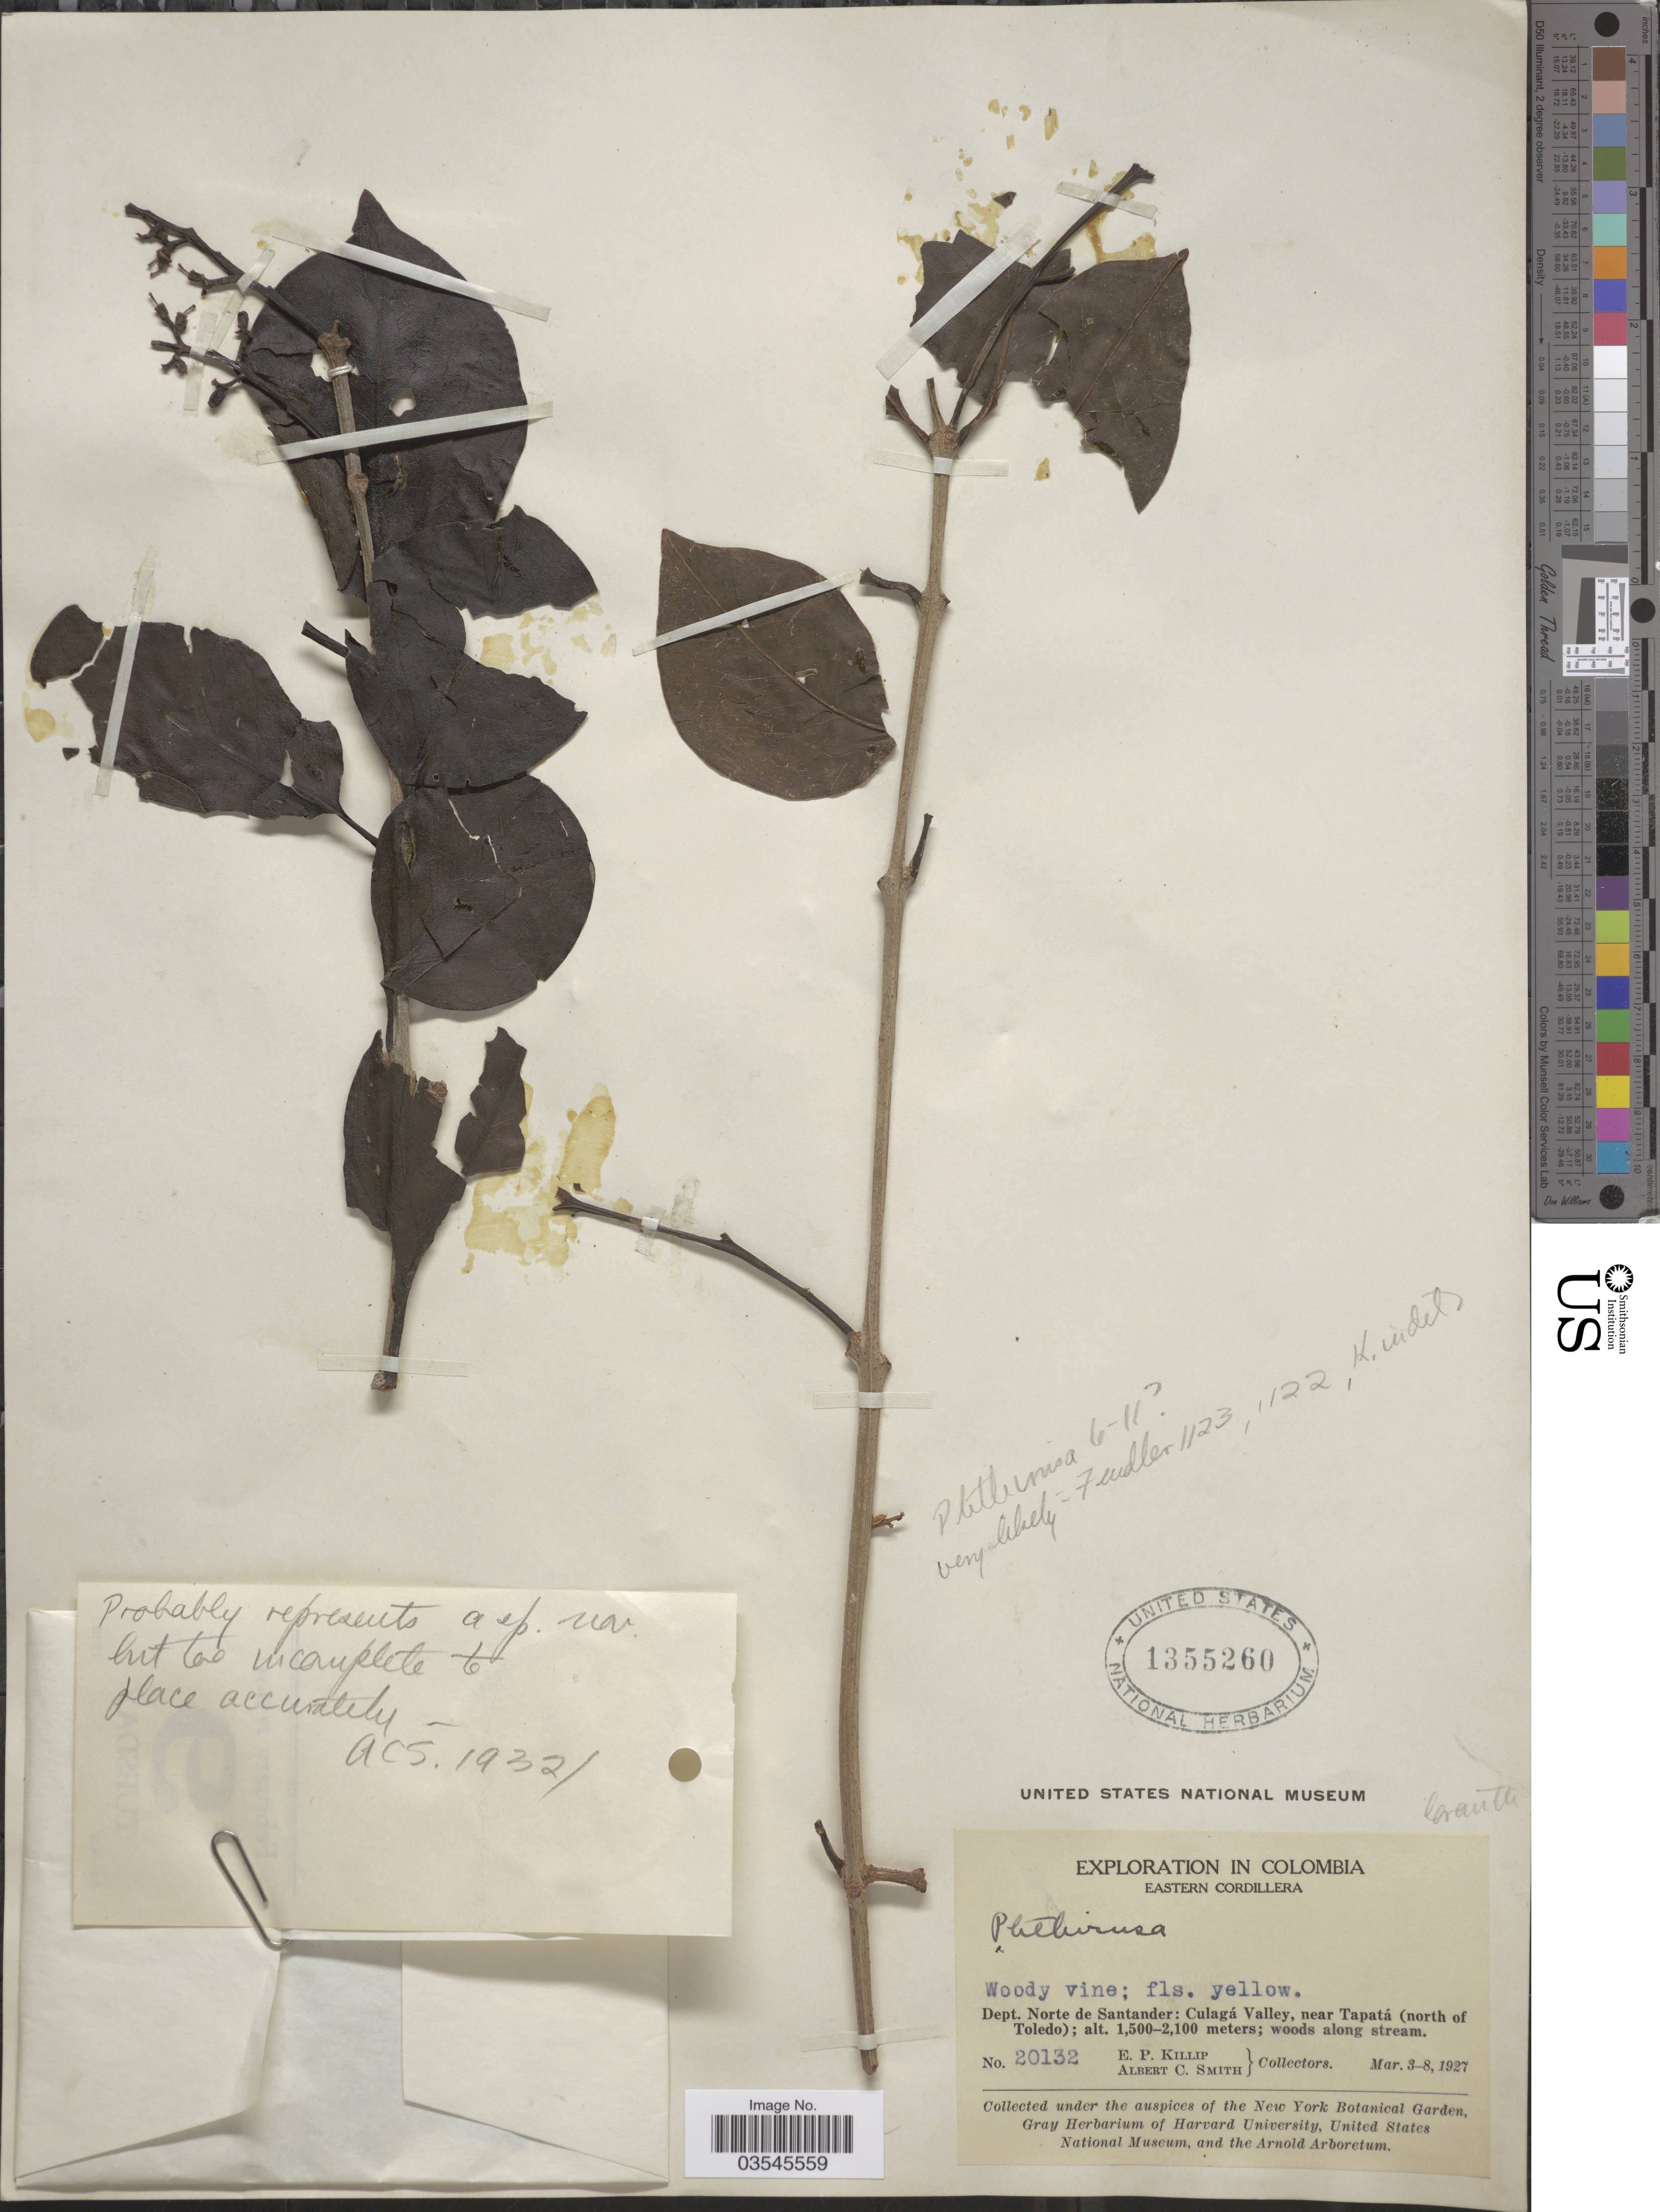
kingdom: Plantae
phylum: Tracheophyta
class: Magnoliopsida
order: Santalales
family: Loranthaceae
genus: Struthanthus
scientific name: Struthanthus sp.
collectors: E. P. Killip & A. C. Smith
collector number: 20132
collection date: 1927-03-03/1927-03-08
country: Colombia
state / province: Norte de Santander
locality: Dept. Norte de Santander: Culagá Valley, near Tapatá (north of Toledo). Eastern Cordillera.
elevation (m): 1500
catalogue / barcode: US 1355260